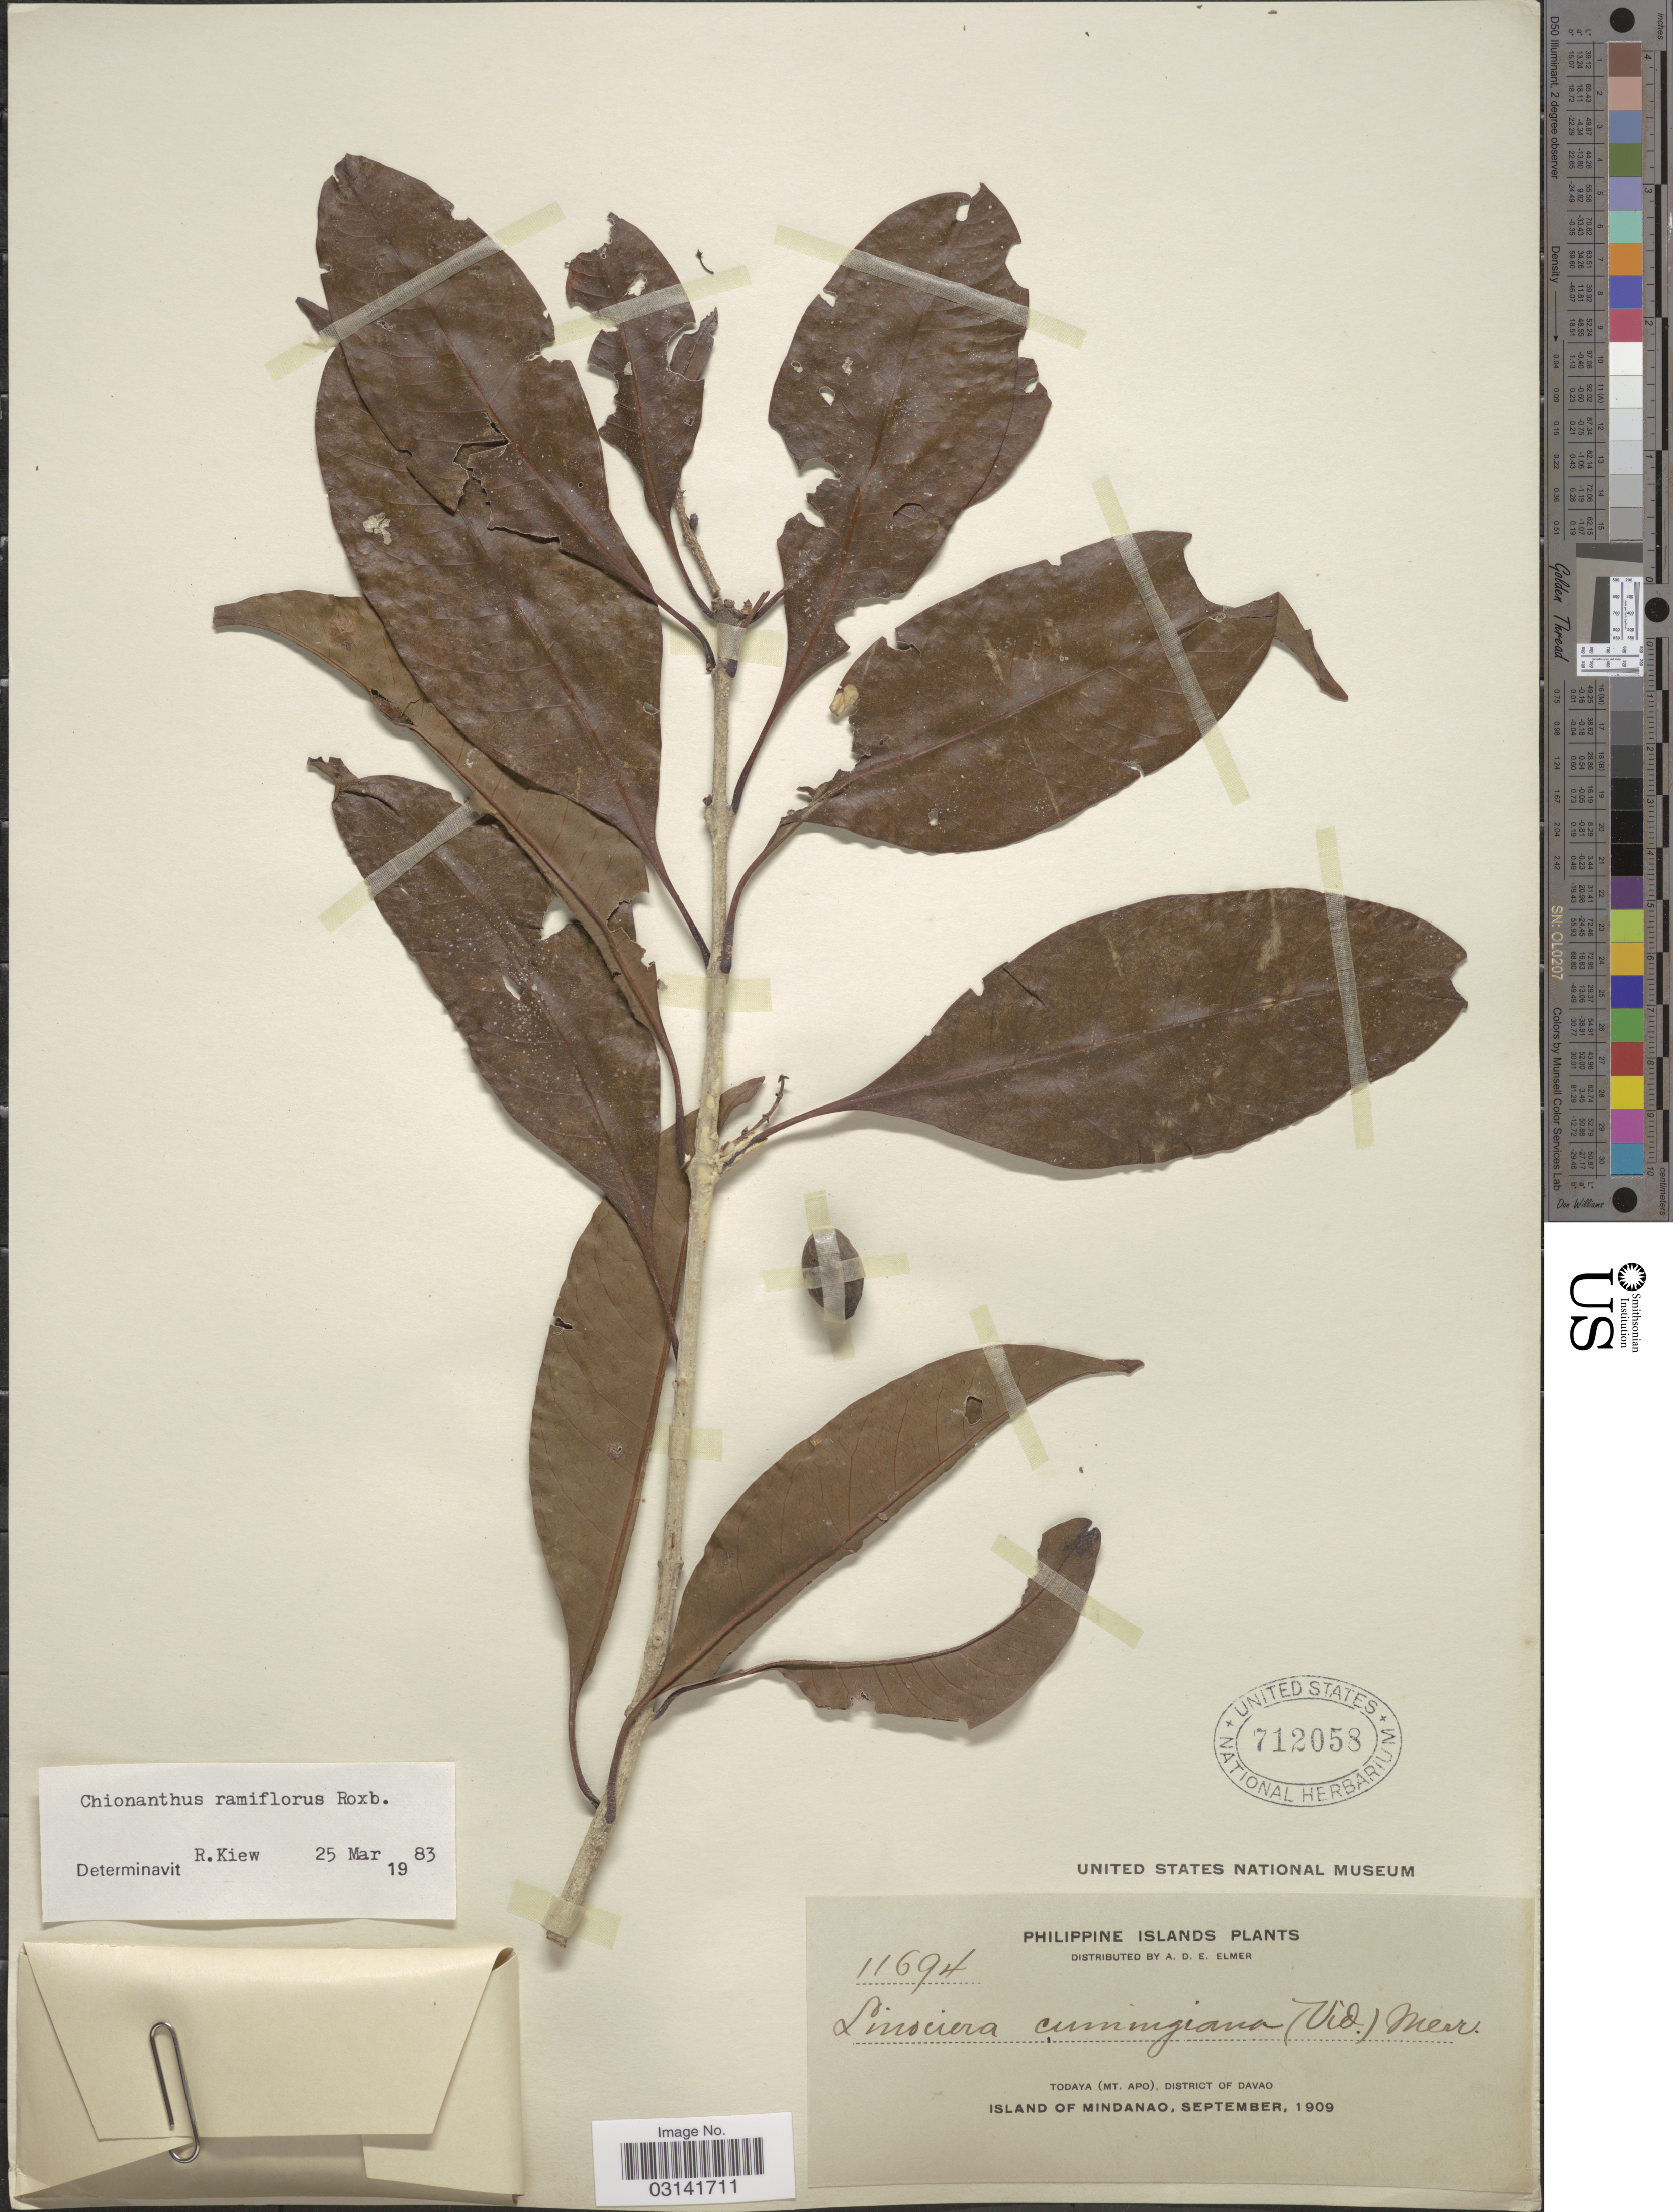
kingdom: Plantae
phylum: Tracheophyta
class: Magnoliopsida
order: Lamiales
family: Oleaceae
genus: Chionanthus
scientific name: Chionanthus ramiflorus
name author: Roxb.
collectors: A. D. E. Elmer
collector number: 11694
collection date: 1909-09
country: Philippines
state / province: Davao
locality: Todaya (Mt. Apo), District of Davao. Island of Mindanao.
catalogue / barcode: US 712058